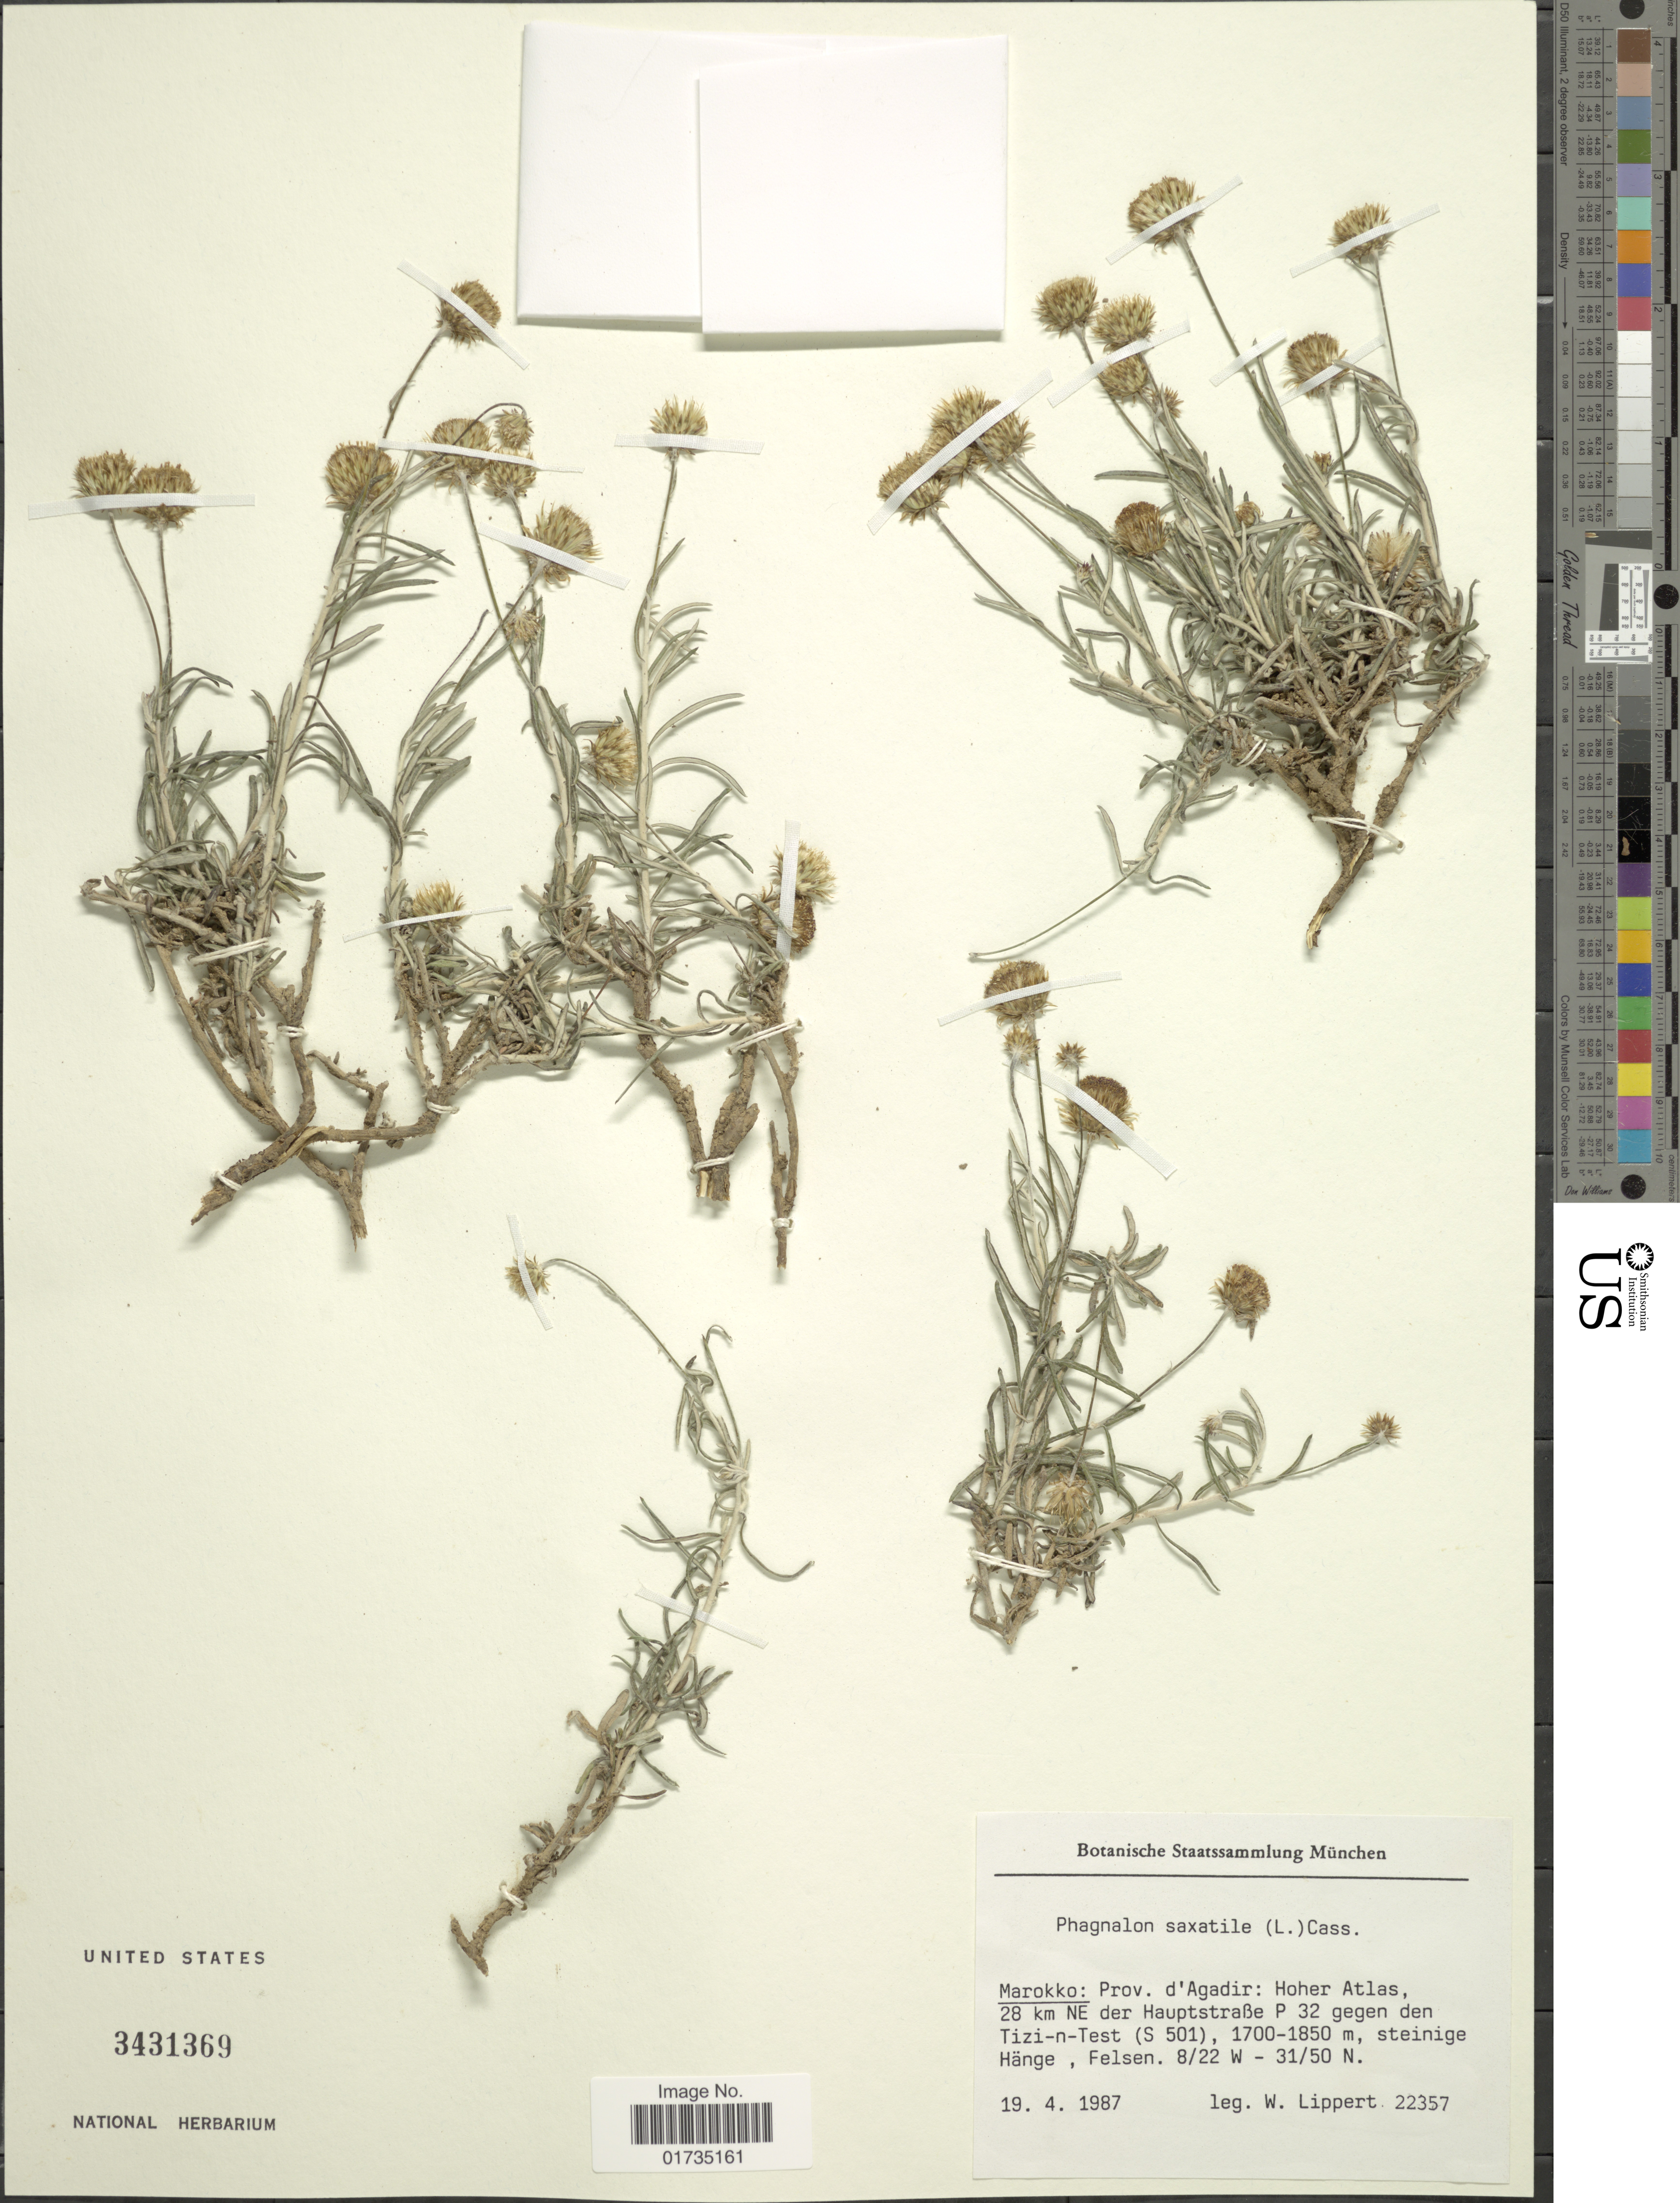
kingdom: Plantae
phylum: Tracheophyta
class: Magnoliopsida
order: Asterales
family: Asteraceae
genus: Phagnalon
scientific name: Phagnalon saxatile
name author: Cass.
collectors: W. Lippert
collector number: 22357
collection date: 1987-04-19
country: Morocco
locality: Marokko: Prov. d'Agadir: Hoher Alas, 28 km NE der Haupstraße P 32 gegen den Tizi-n-Test (S 501), steinige Hange, Felsen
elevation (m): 1700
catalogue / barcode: US 3431369